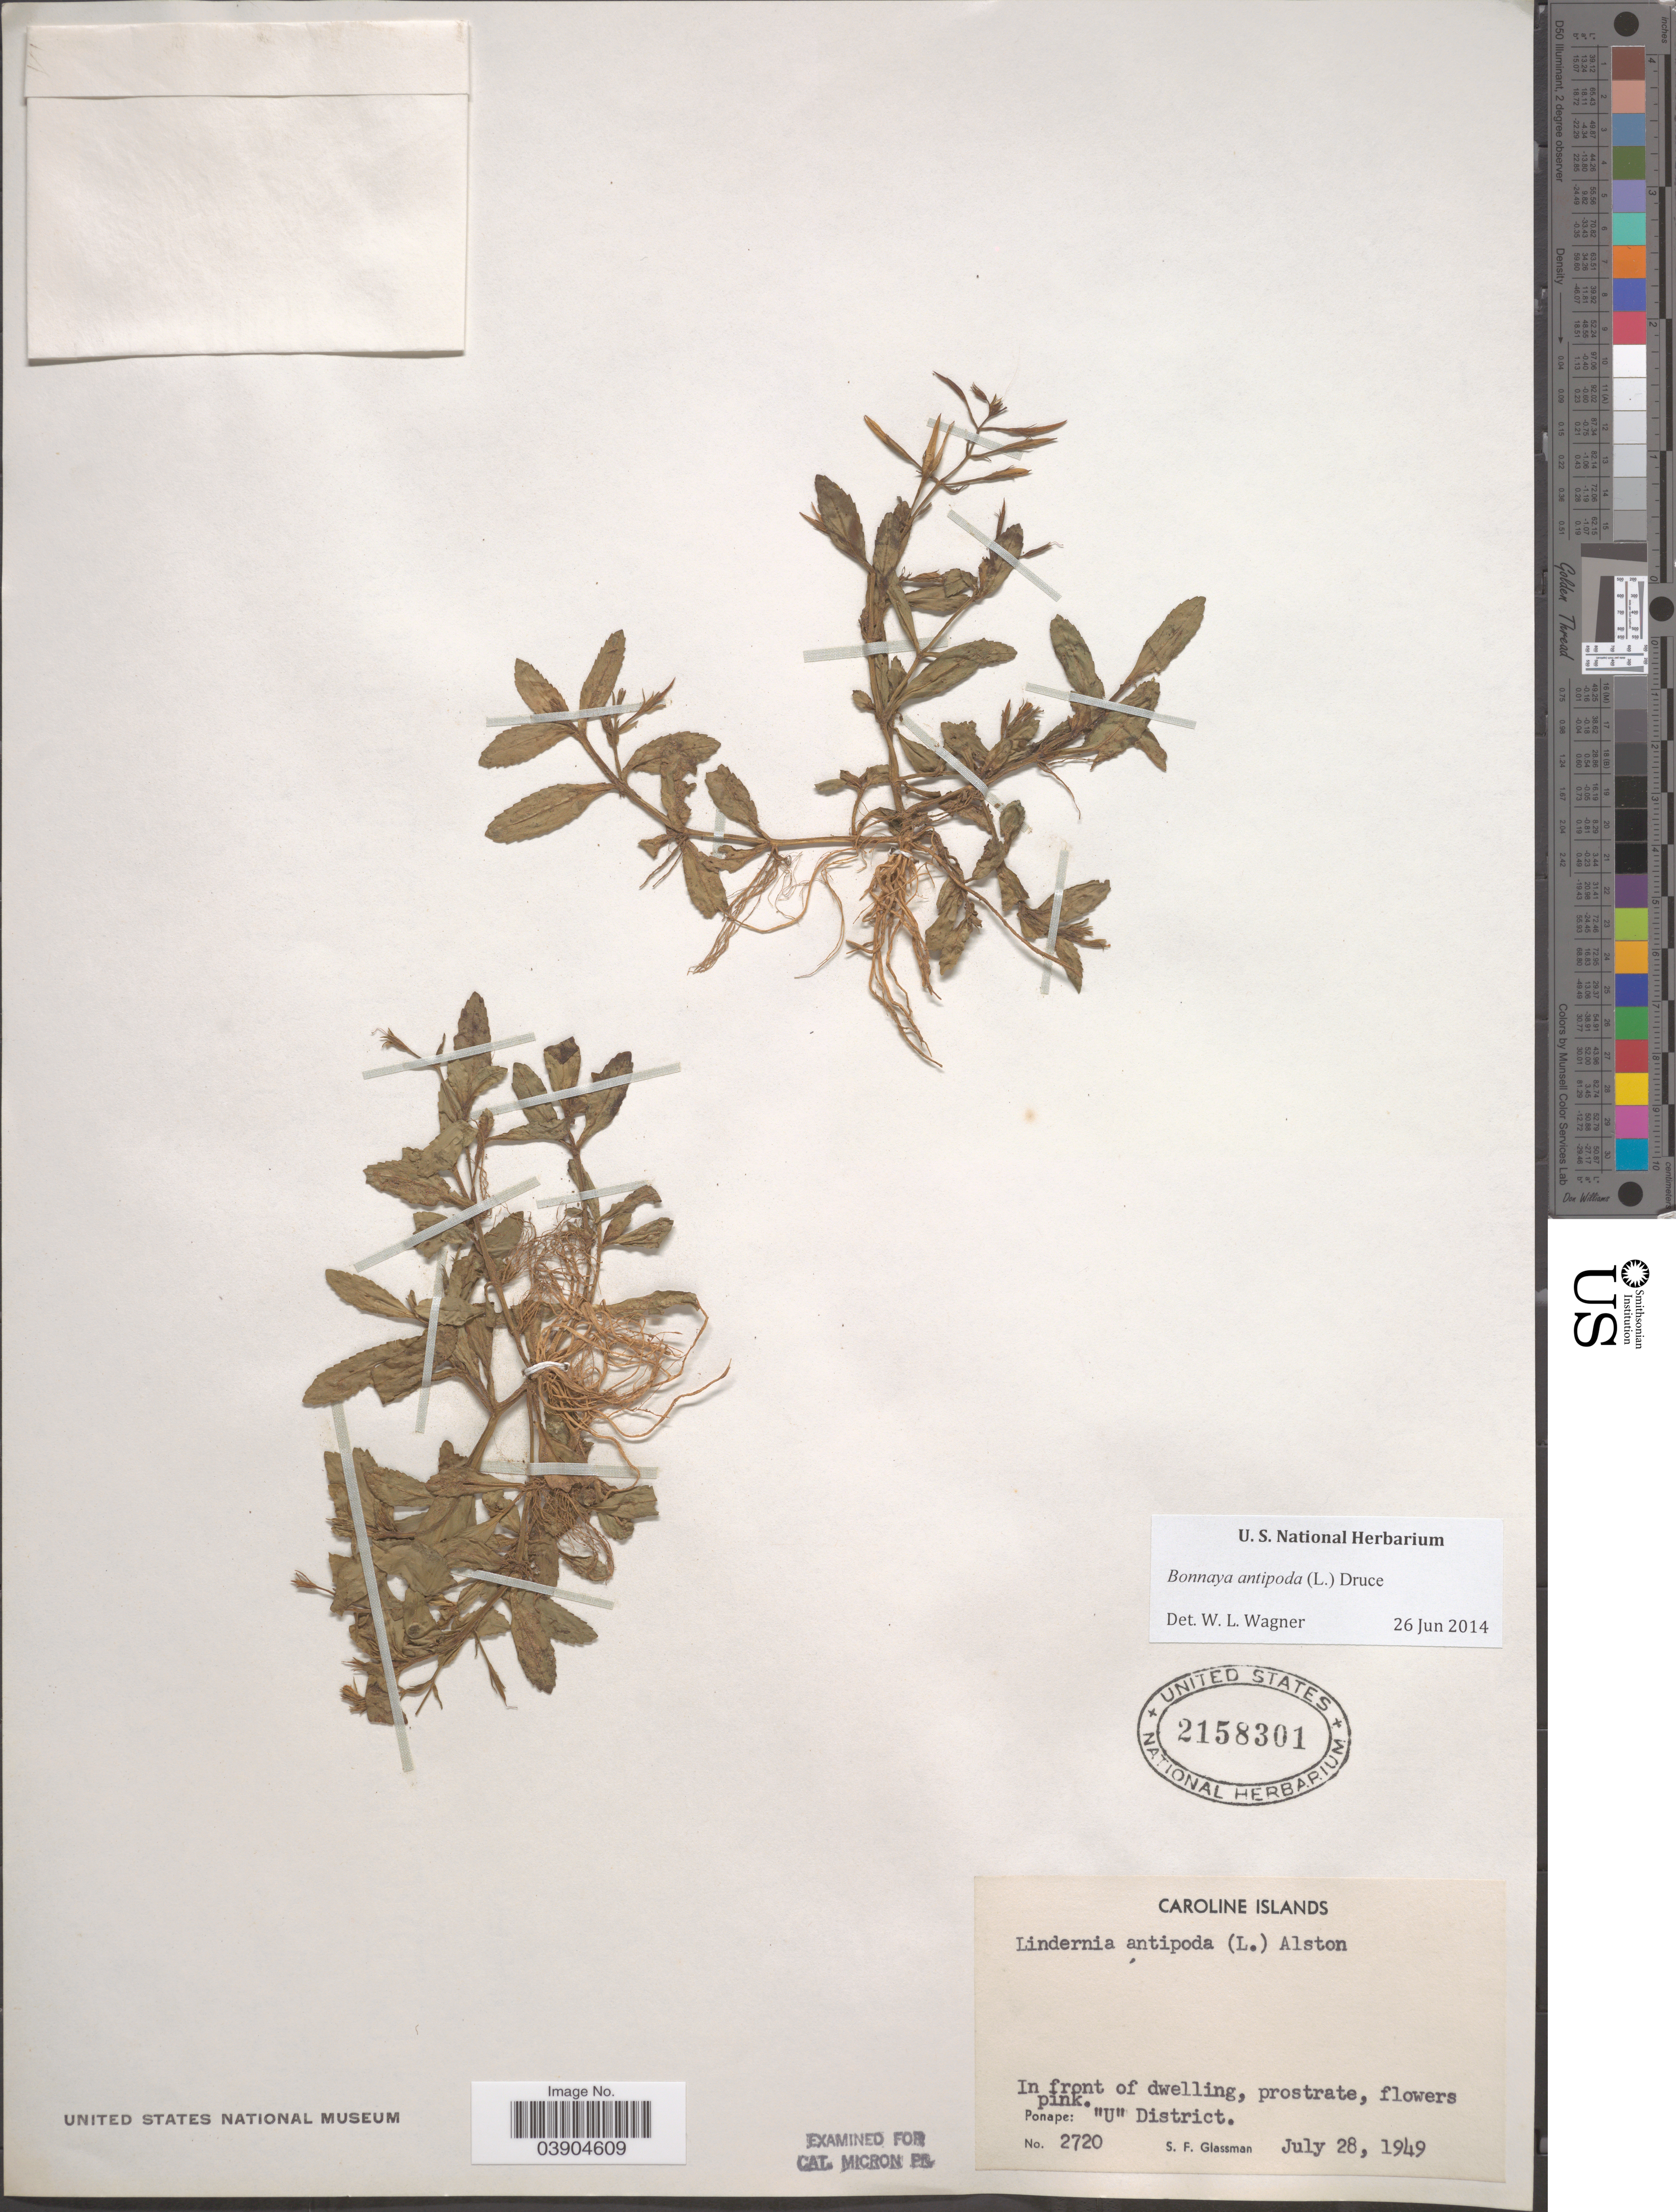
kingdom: Plantae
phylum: Tracheophyta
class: Magnoliopsida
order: Lamiales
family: Linderniaceae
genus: Lindernia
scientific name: Lindernia antipoda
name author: (L.) Alston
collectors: S. F. Glassman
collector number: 2720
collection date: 1949-07-28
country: Micronesia, Federated States of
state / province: Pohnpei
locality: Caroline Islands. Ponape: "U"District.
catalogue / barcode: US 2158301